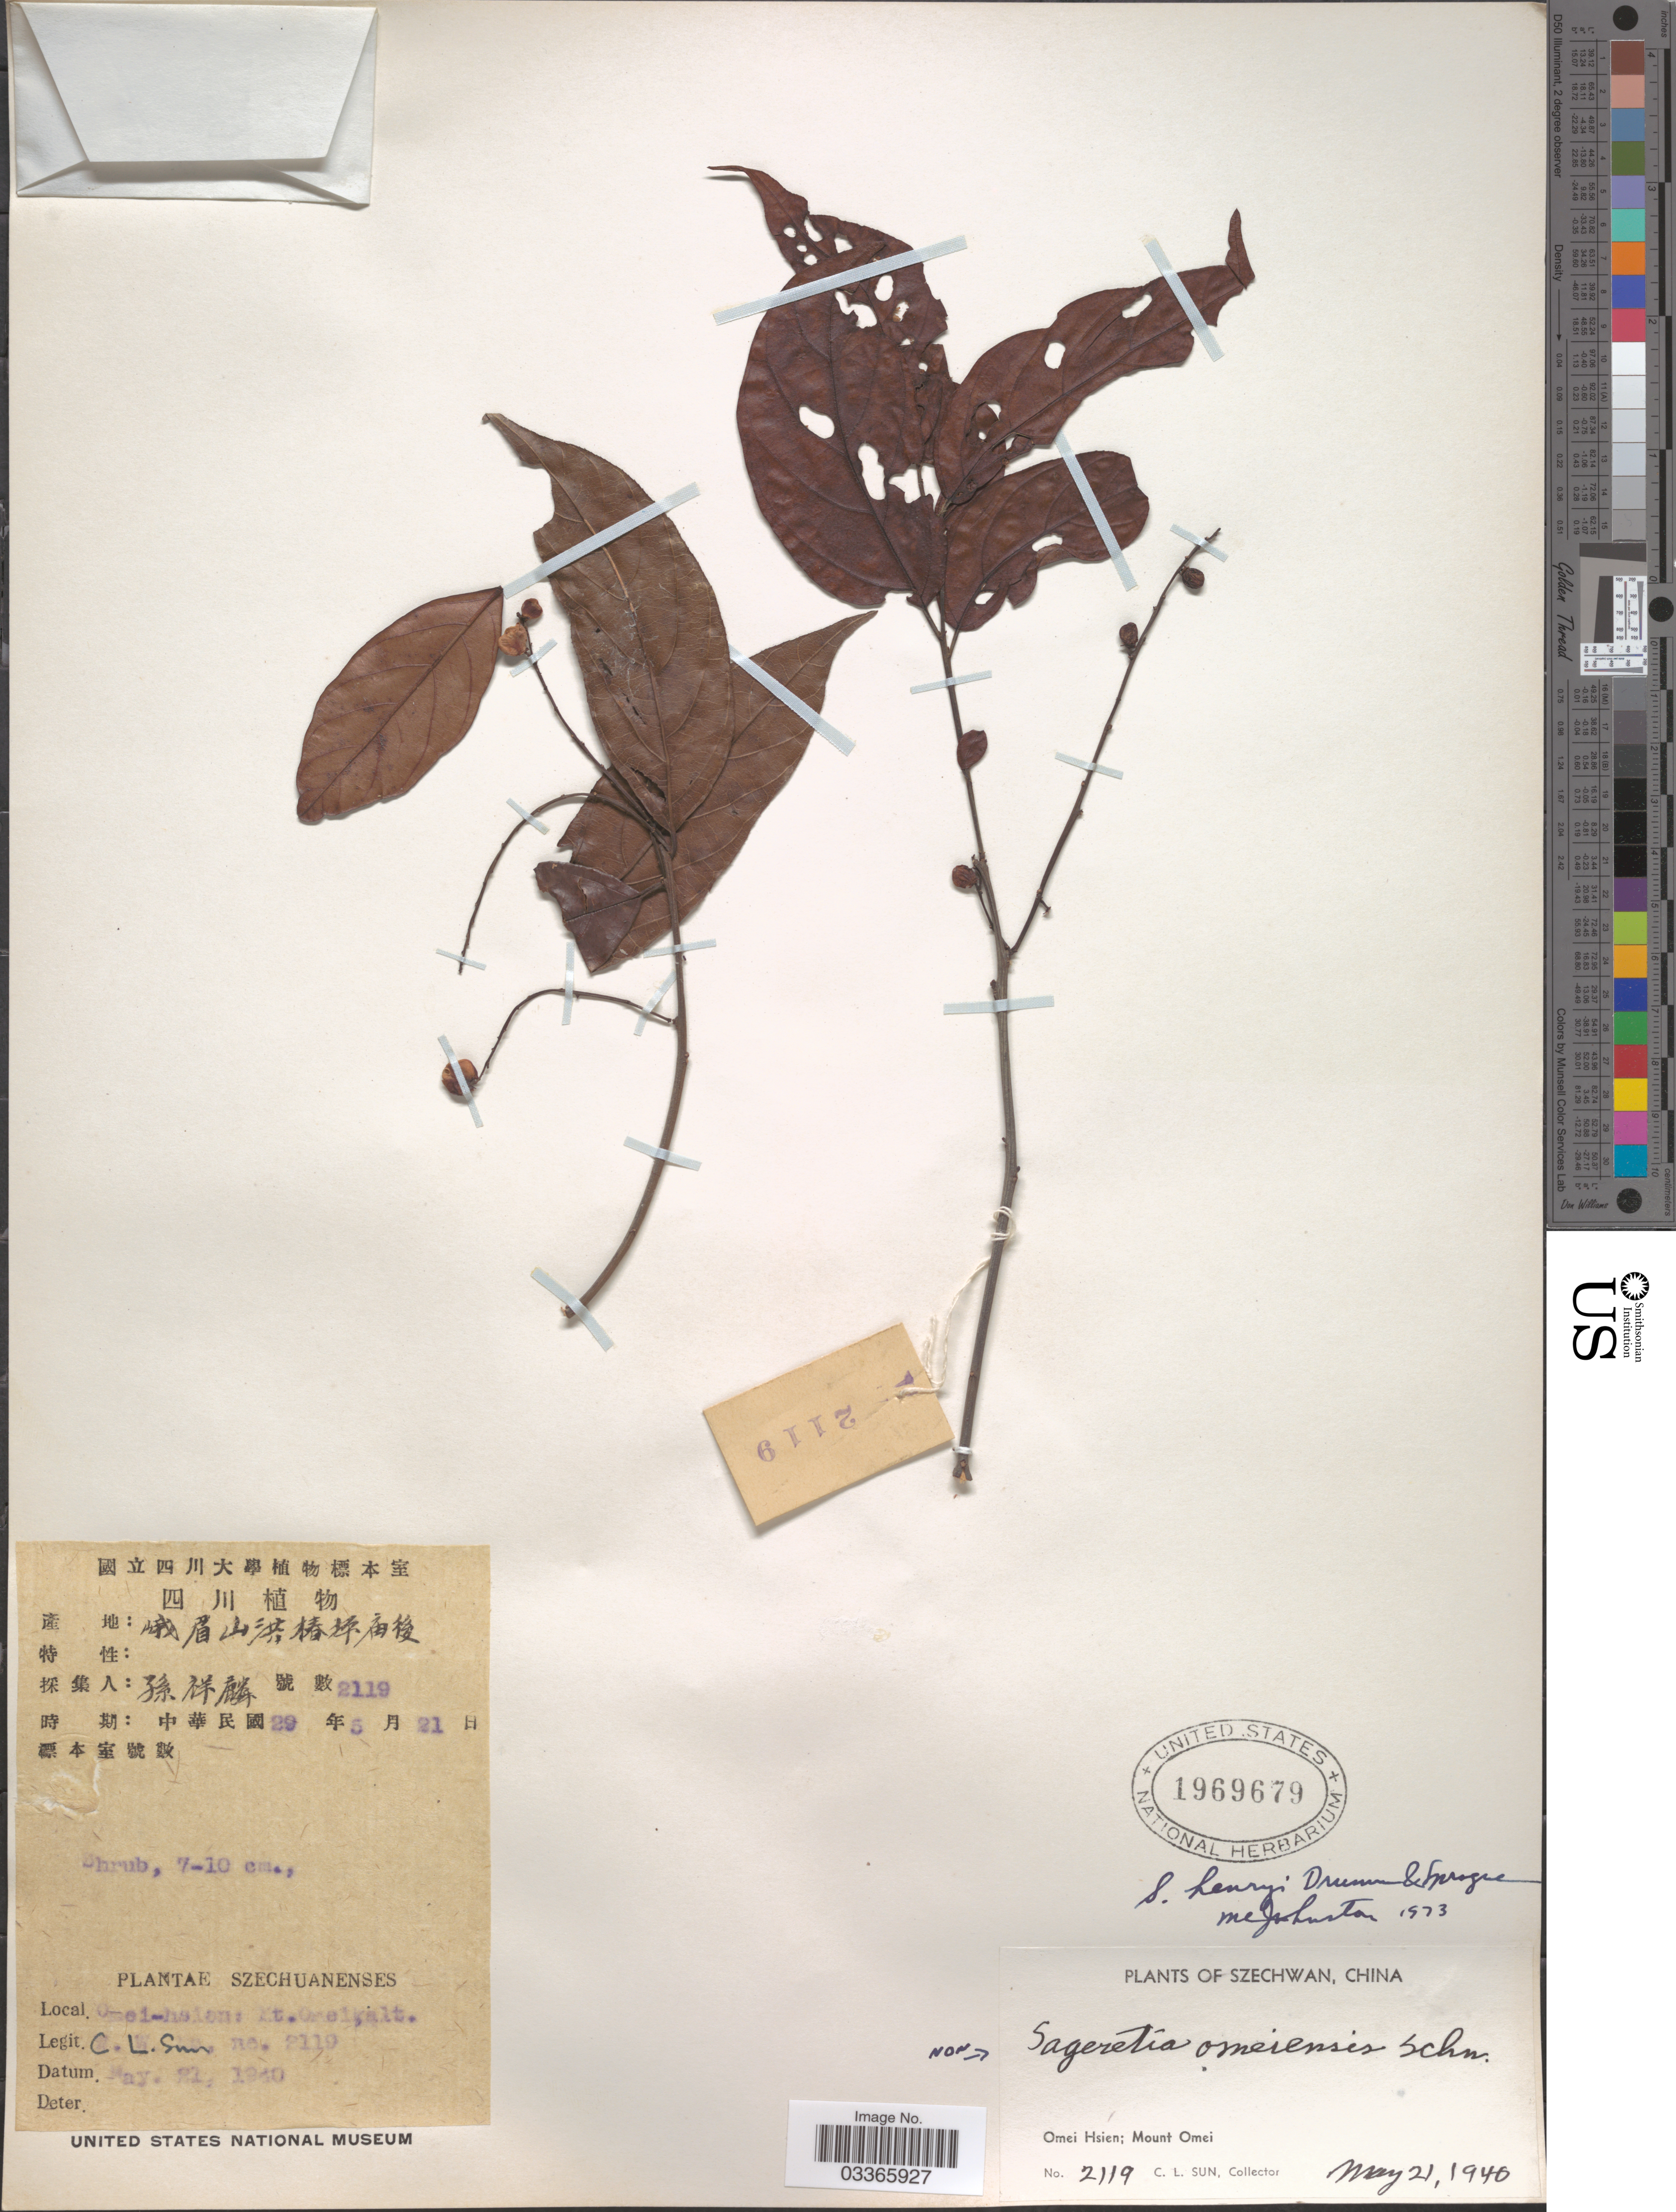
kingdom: Plantae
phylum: Tracheophyta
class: Magnoliopsida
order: Rosales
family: Rhamnaceae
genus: Sageretia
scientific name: Sageretia henryi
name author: J.R. Drumm. & C. Sprague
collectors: C. Sun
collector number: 2119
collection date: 1940-05-21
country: China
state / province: Sichuan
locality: Szechwan, Omei-Hsien; Mount Omei.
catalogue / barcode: US 1969679